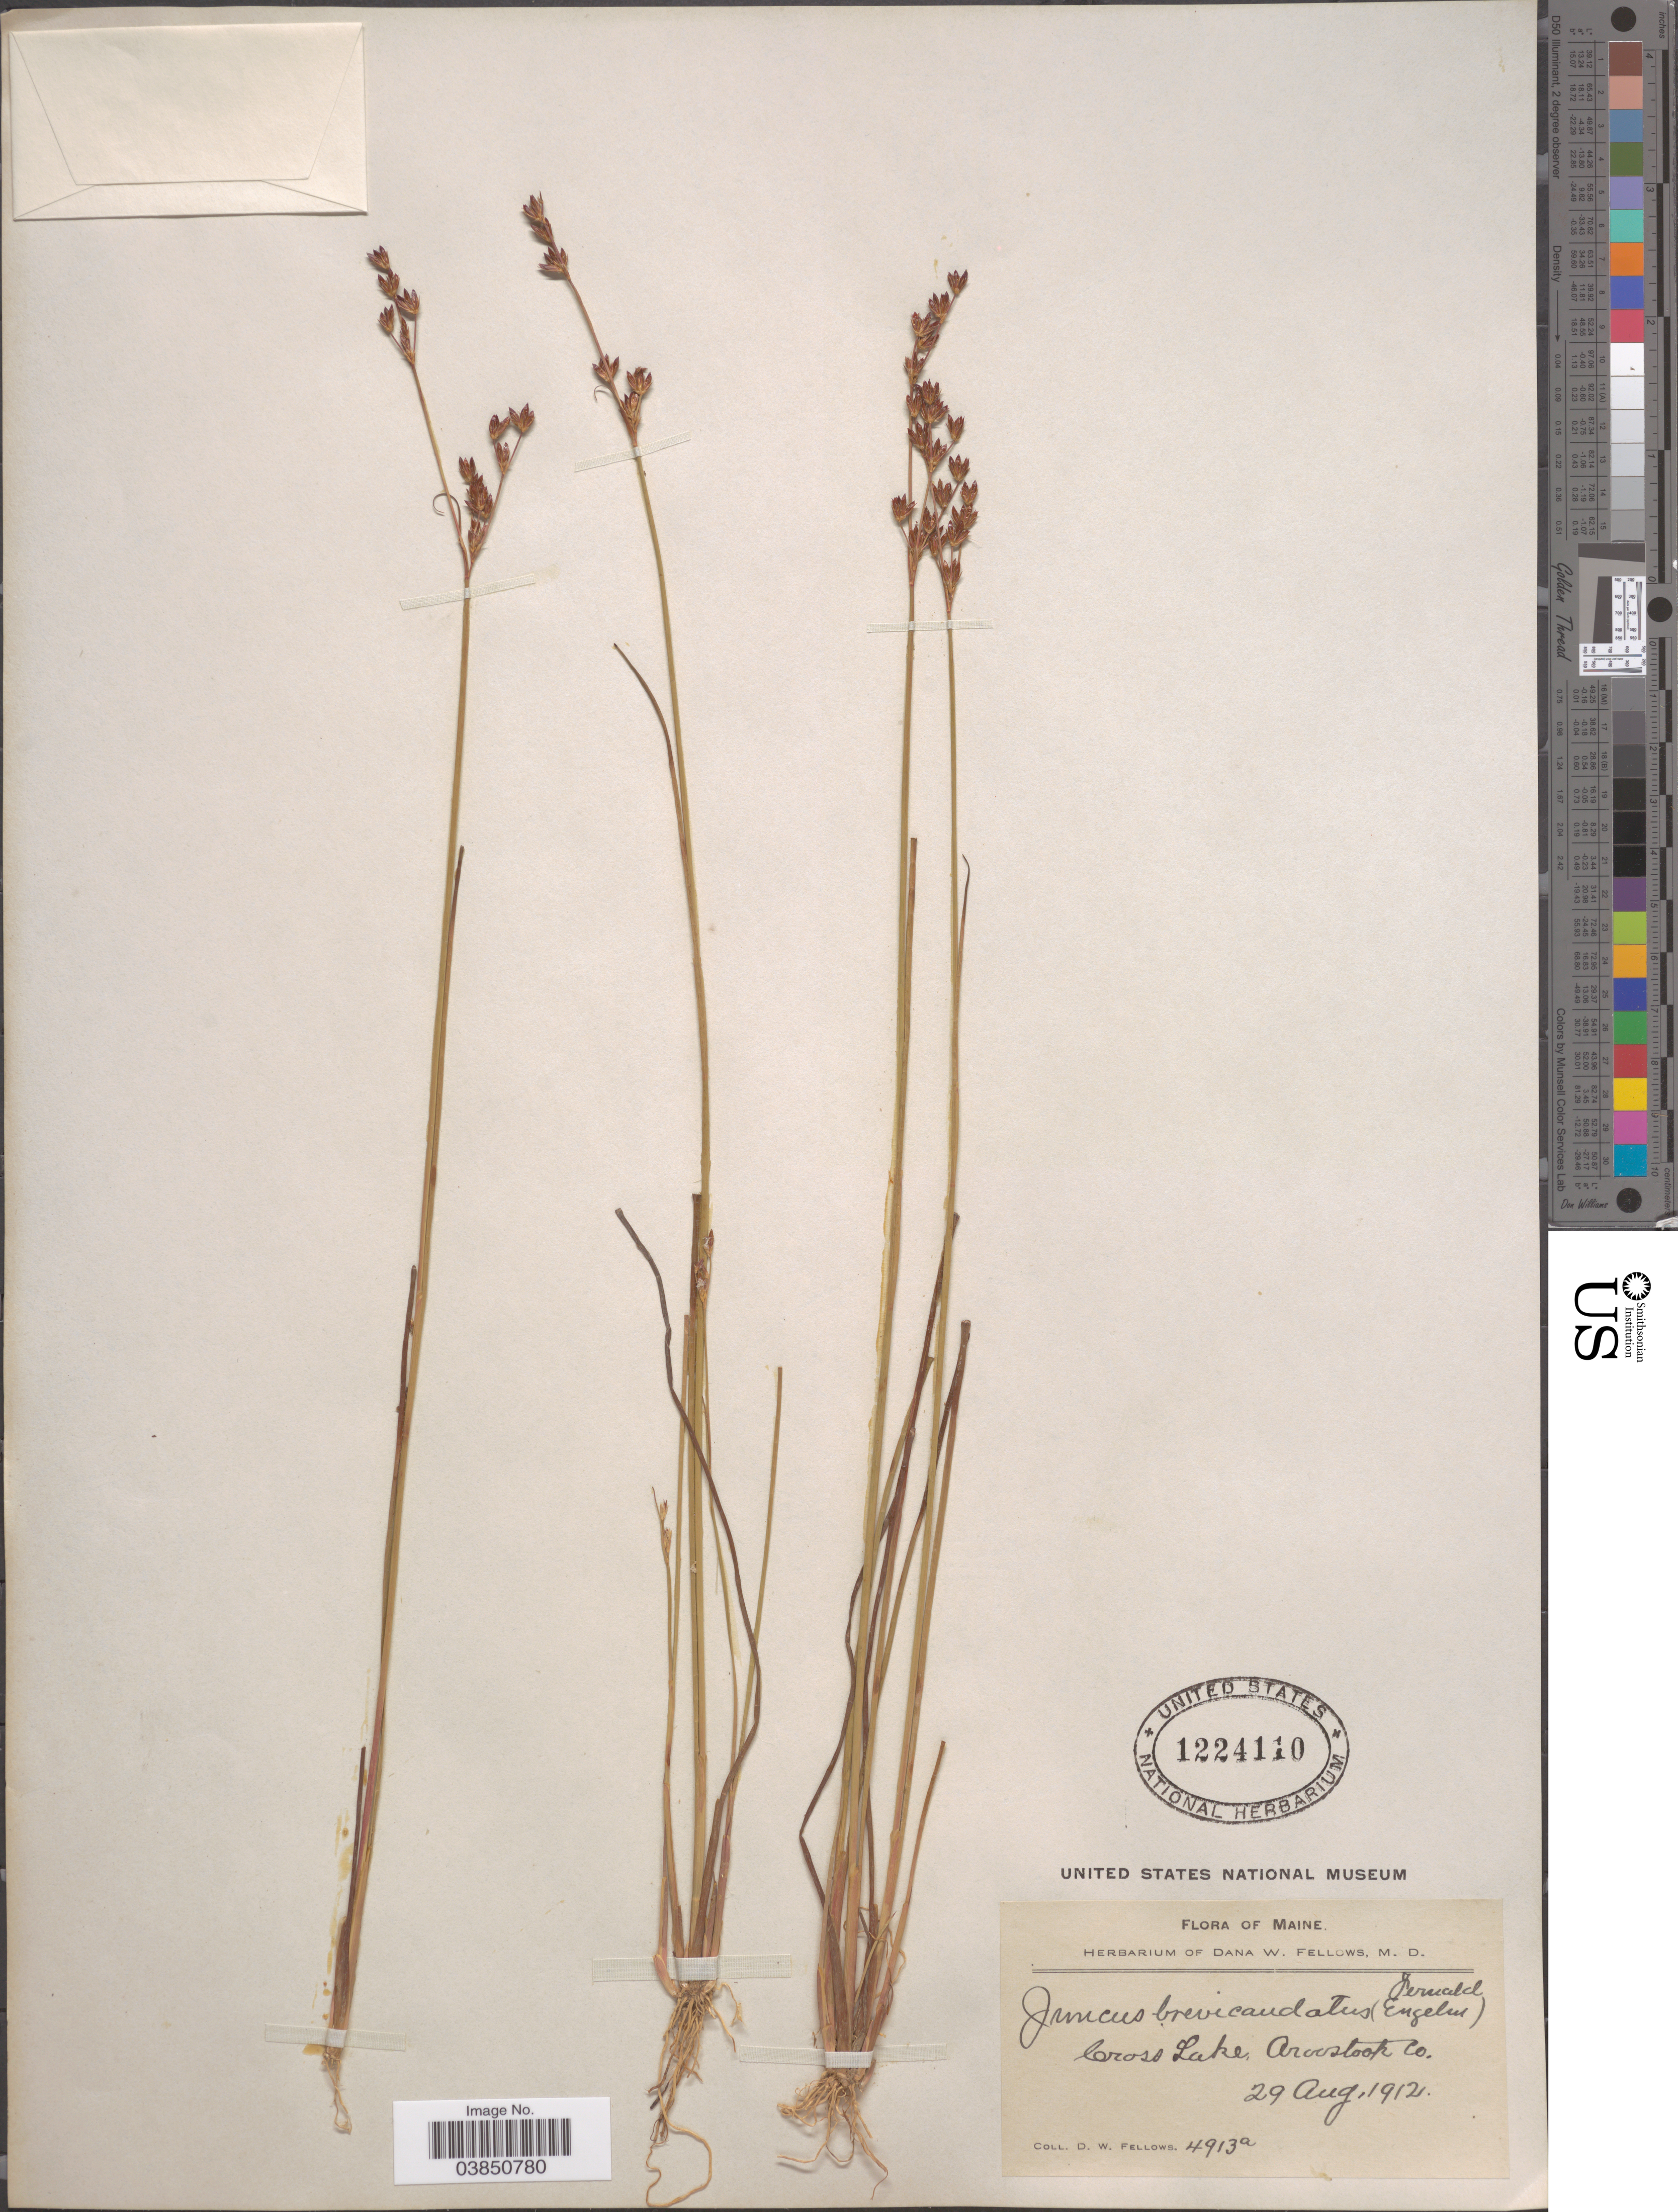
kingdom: Plantae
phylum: Tracheophyta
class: Liliopsida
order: Poales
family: Juncaceae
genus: Juncus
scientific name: Juncus brevicaudatus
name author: (Engelm.) Fernald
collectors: D. W. Fellows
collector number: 4913a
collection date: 1912-08-29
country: United States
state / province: Maine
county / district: Aroostook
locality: Cross Lake, Aroostook Co.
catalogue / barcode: US 1224110